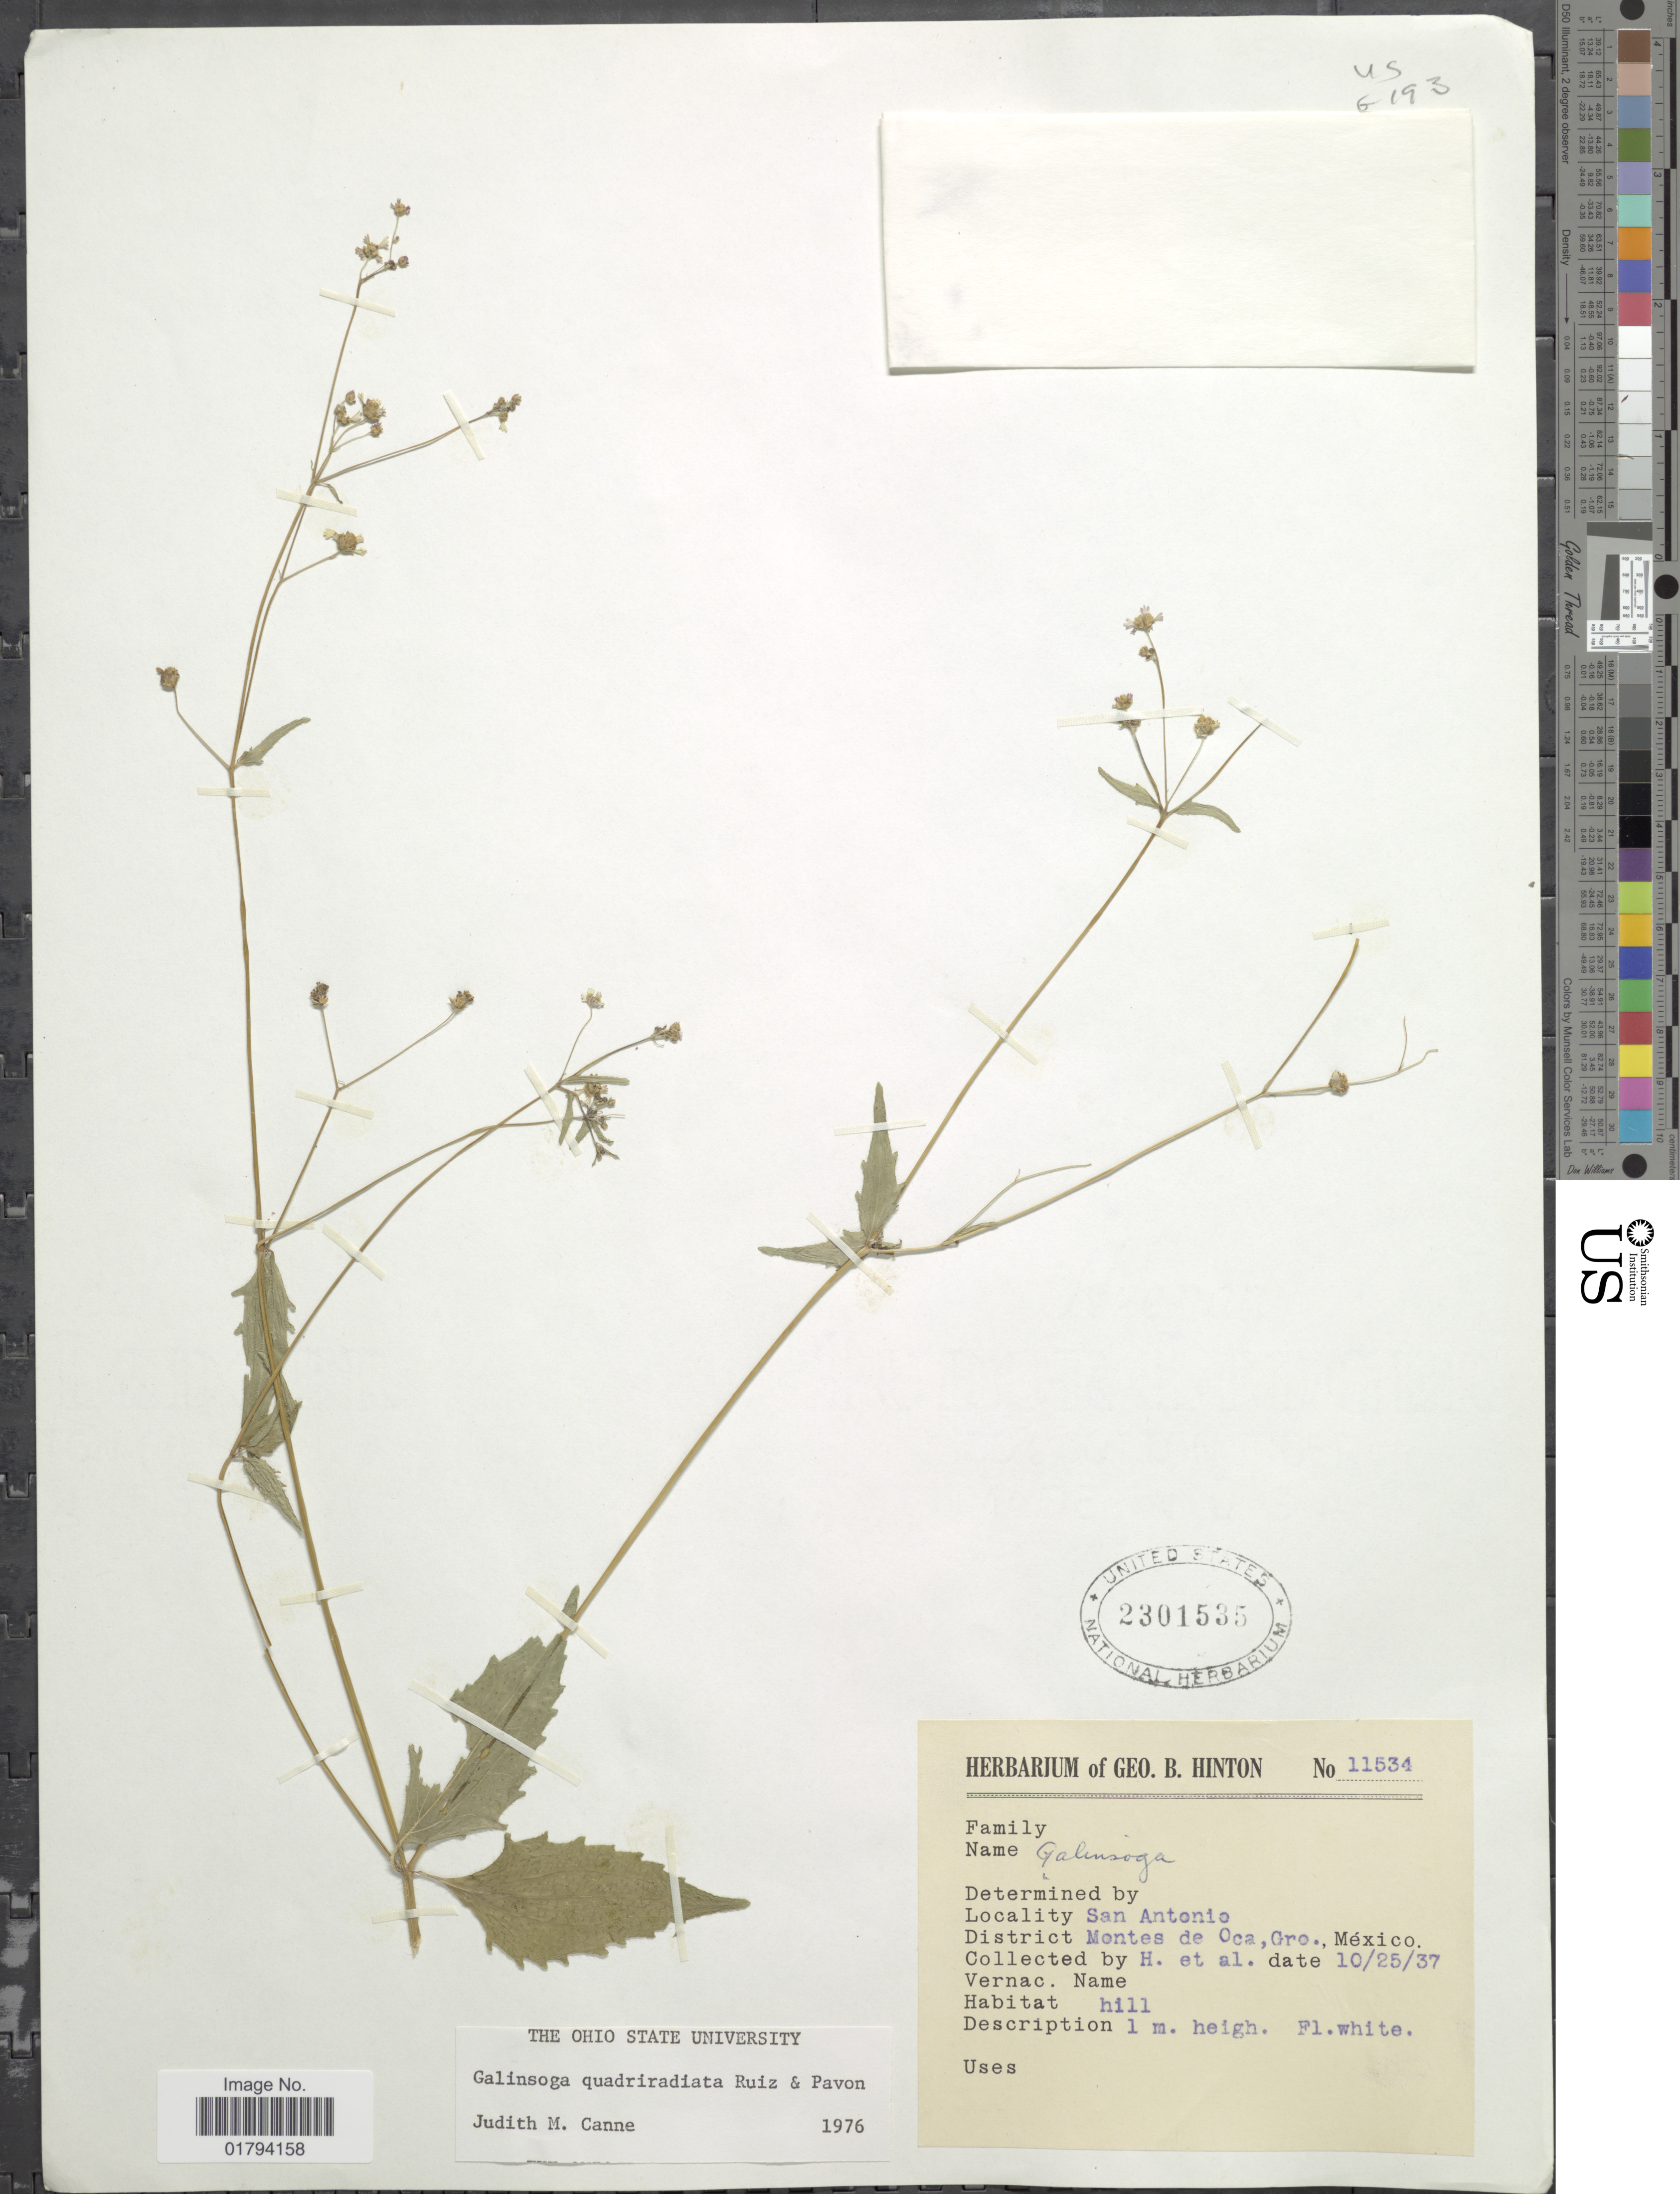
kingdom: Plantae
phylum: Tracheophyta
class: Magnoliopsida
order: Asterales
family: Asteraceae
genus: Galinsoga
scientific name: Galinsoga quadriradiata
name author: Ruiz & Pav.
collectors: G. B. Hinton & et al.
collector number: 11534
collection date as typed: Transcribed d/m/y: 25/10/37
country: Mexico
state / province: Guerrero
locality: San Antonio, District Montes de Oca.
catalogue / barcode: US 2301535